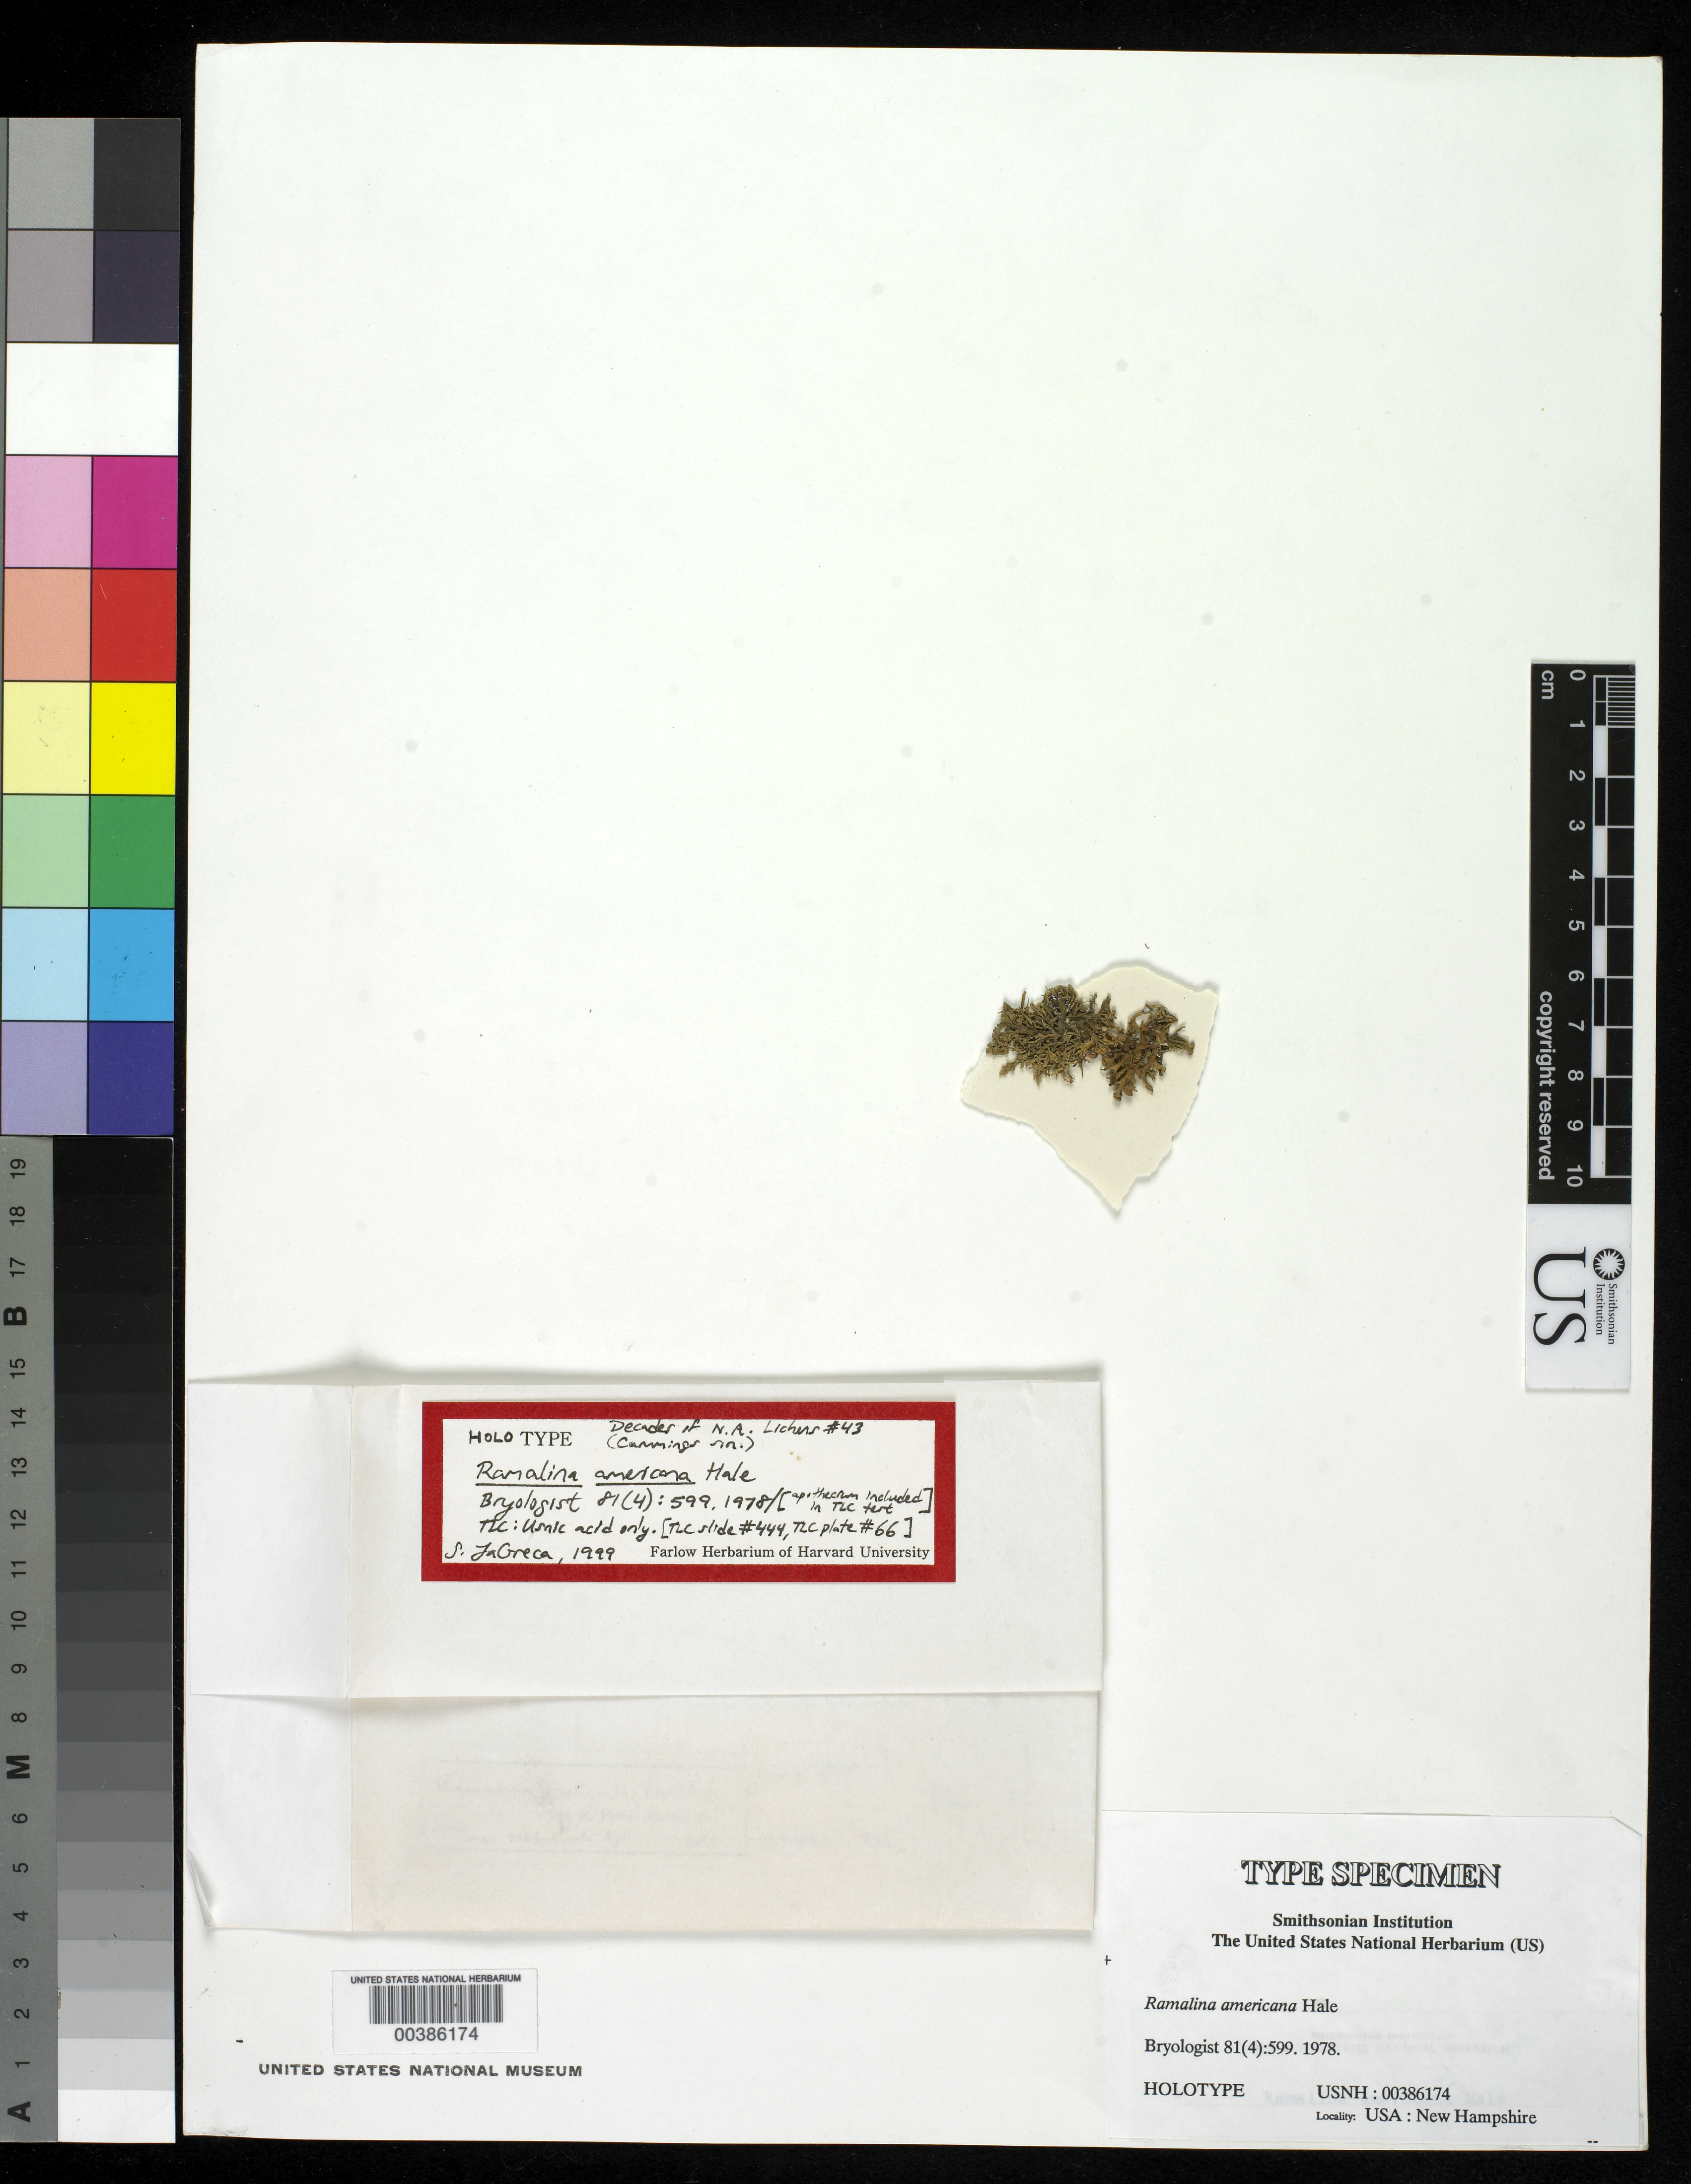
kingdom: Fungi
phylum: Ascomycota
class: Lecanoromycetes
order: Lecanorales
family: Ramalinaceae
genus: Ramalina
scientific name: Ramalina americana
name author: Hale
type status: Holotype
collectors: C. Cummings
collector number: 43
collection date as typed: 28 May 1891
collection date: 1891-05-28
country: United States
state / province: New Hampshire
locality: Plymouth, on yellow birch.